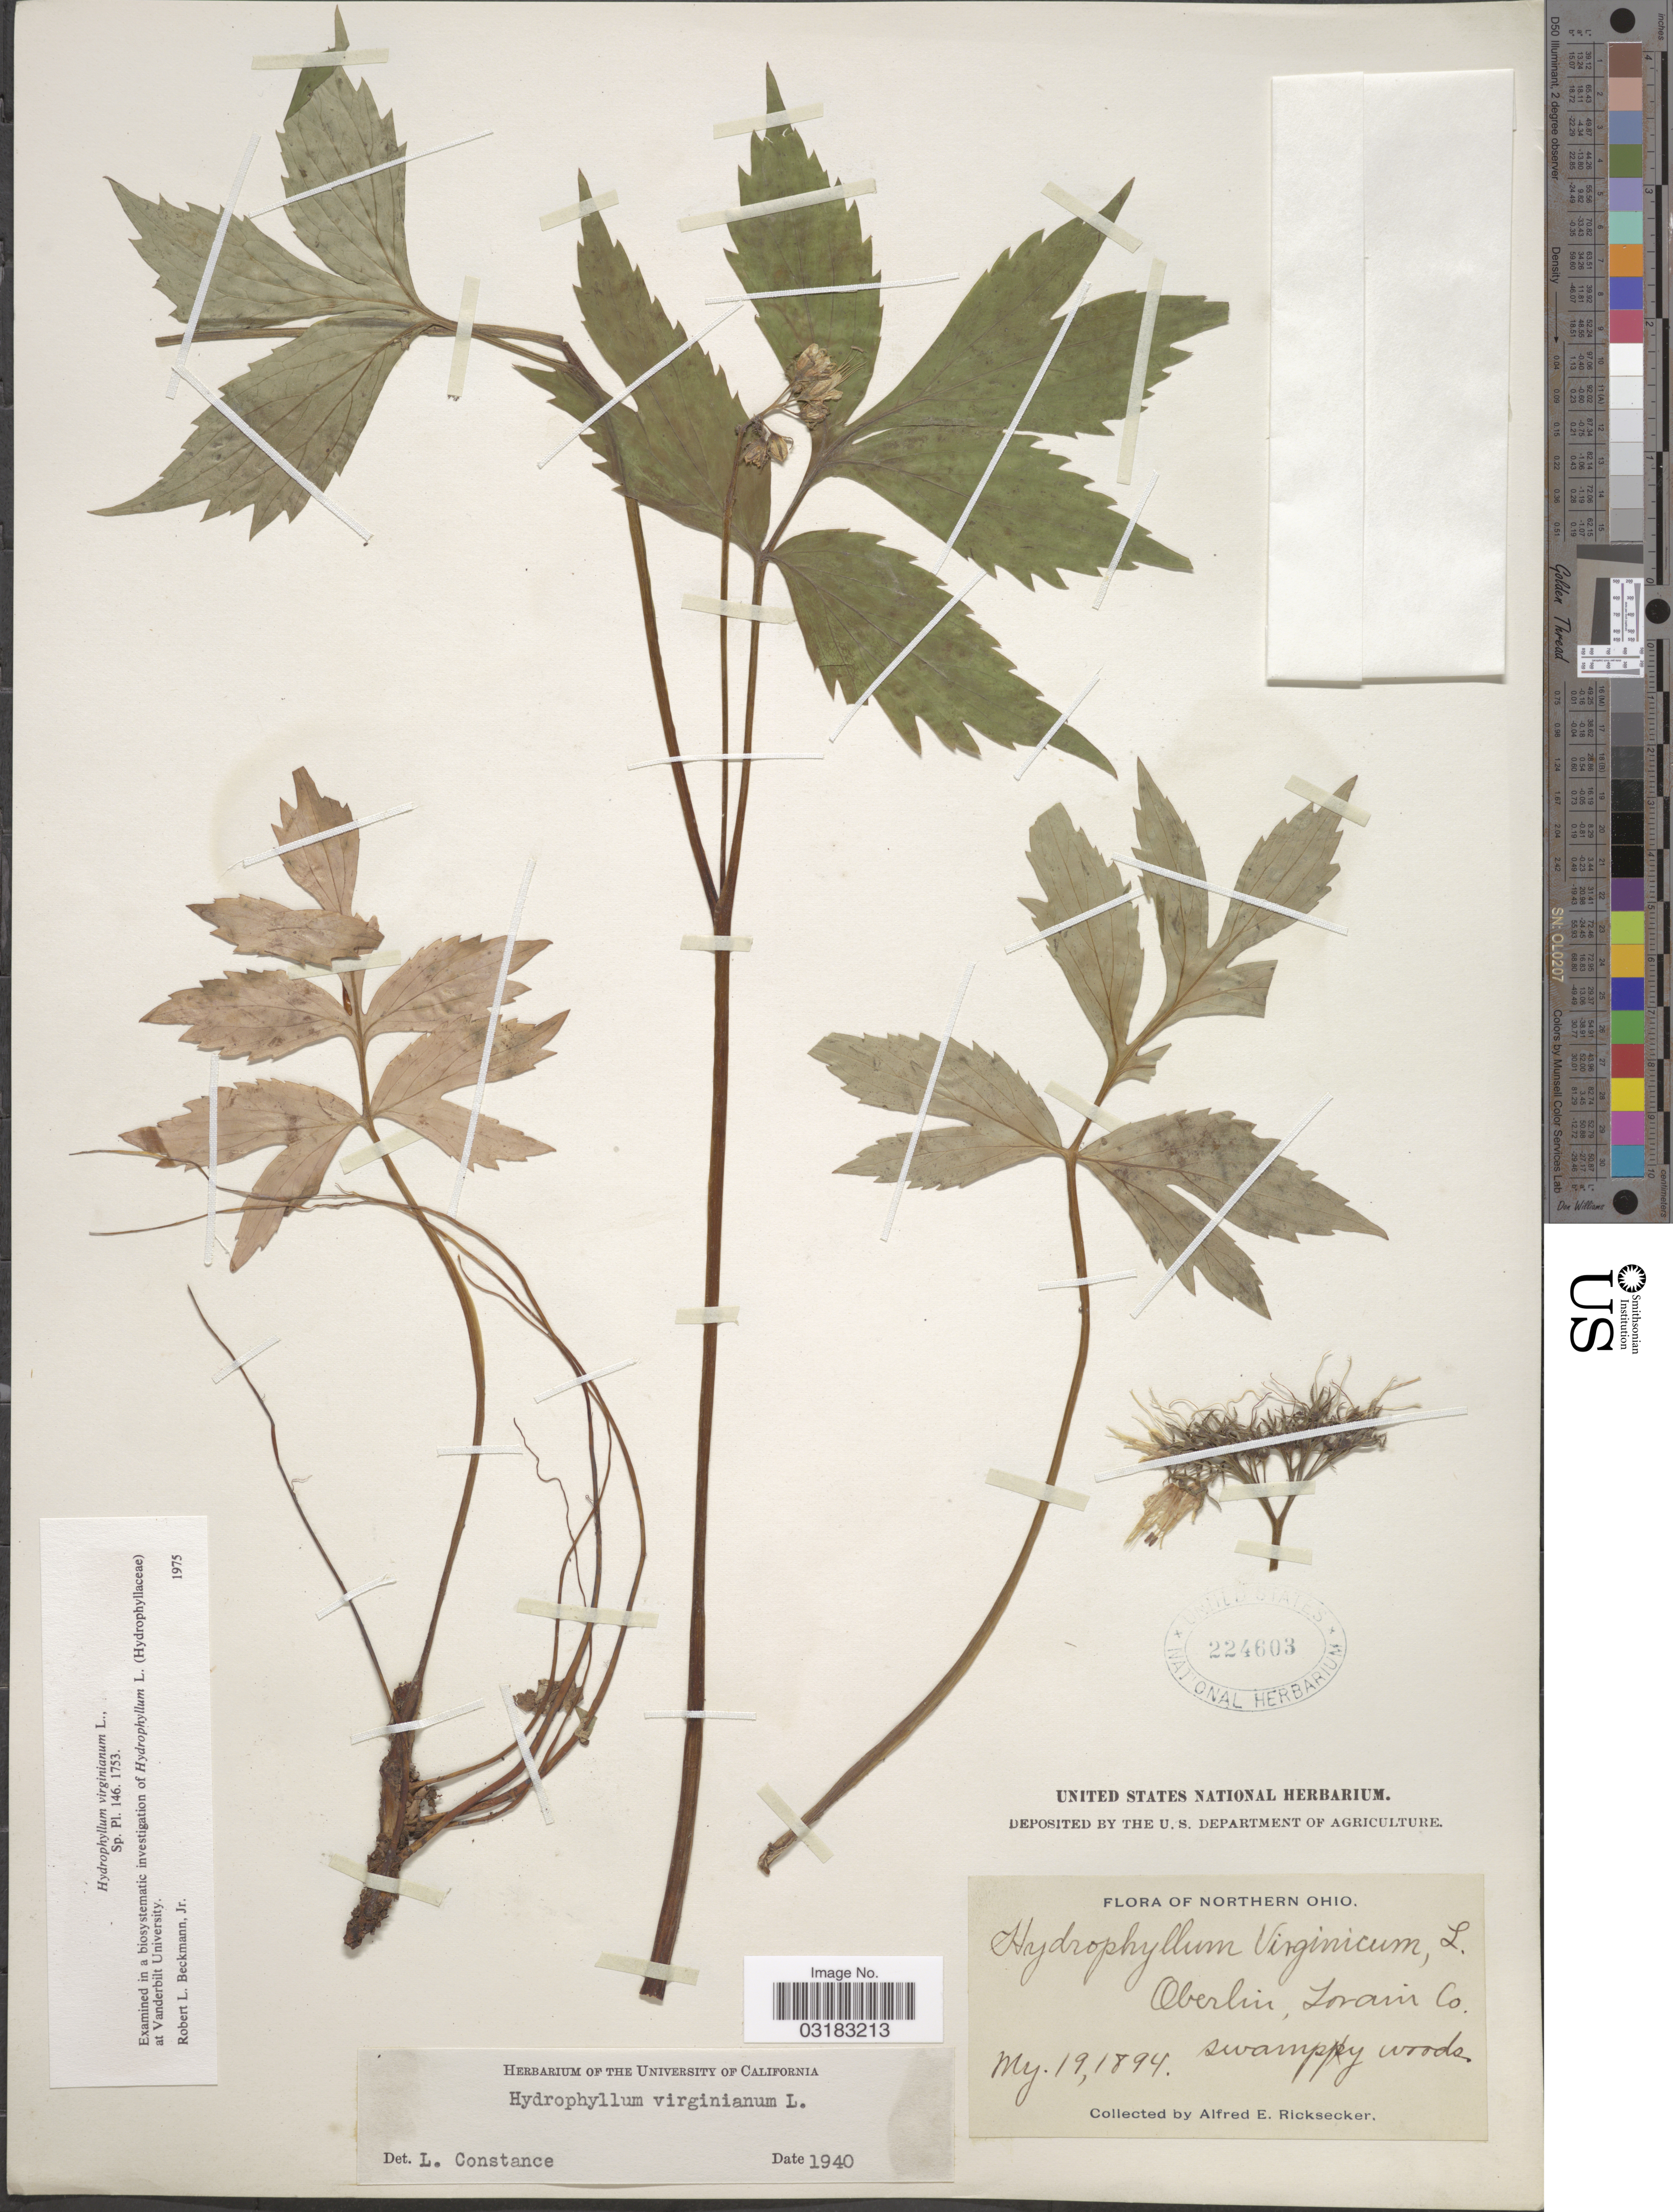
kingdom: Plantae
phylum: Tracheophyta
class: Magnoliopsida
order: Boraginales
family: Hydrophyllaceae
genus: Hydrophyllum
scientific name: Hydrophyllum virginianum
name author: L.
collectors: A. E. Ricksecker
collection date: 1894-05-19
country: United States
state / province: Ohio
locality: Northern Ohio. Oberlin, Lorain Co.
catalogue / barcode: US 224603